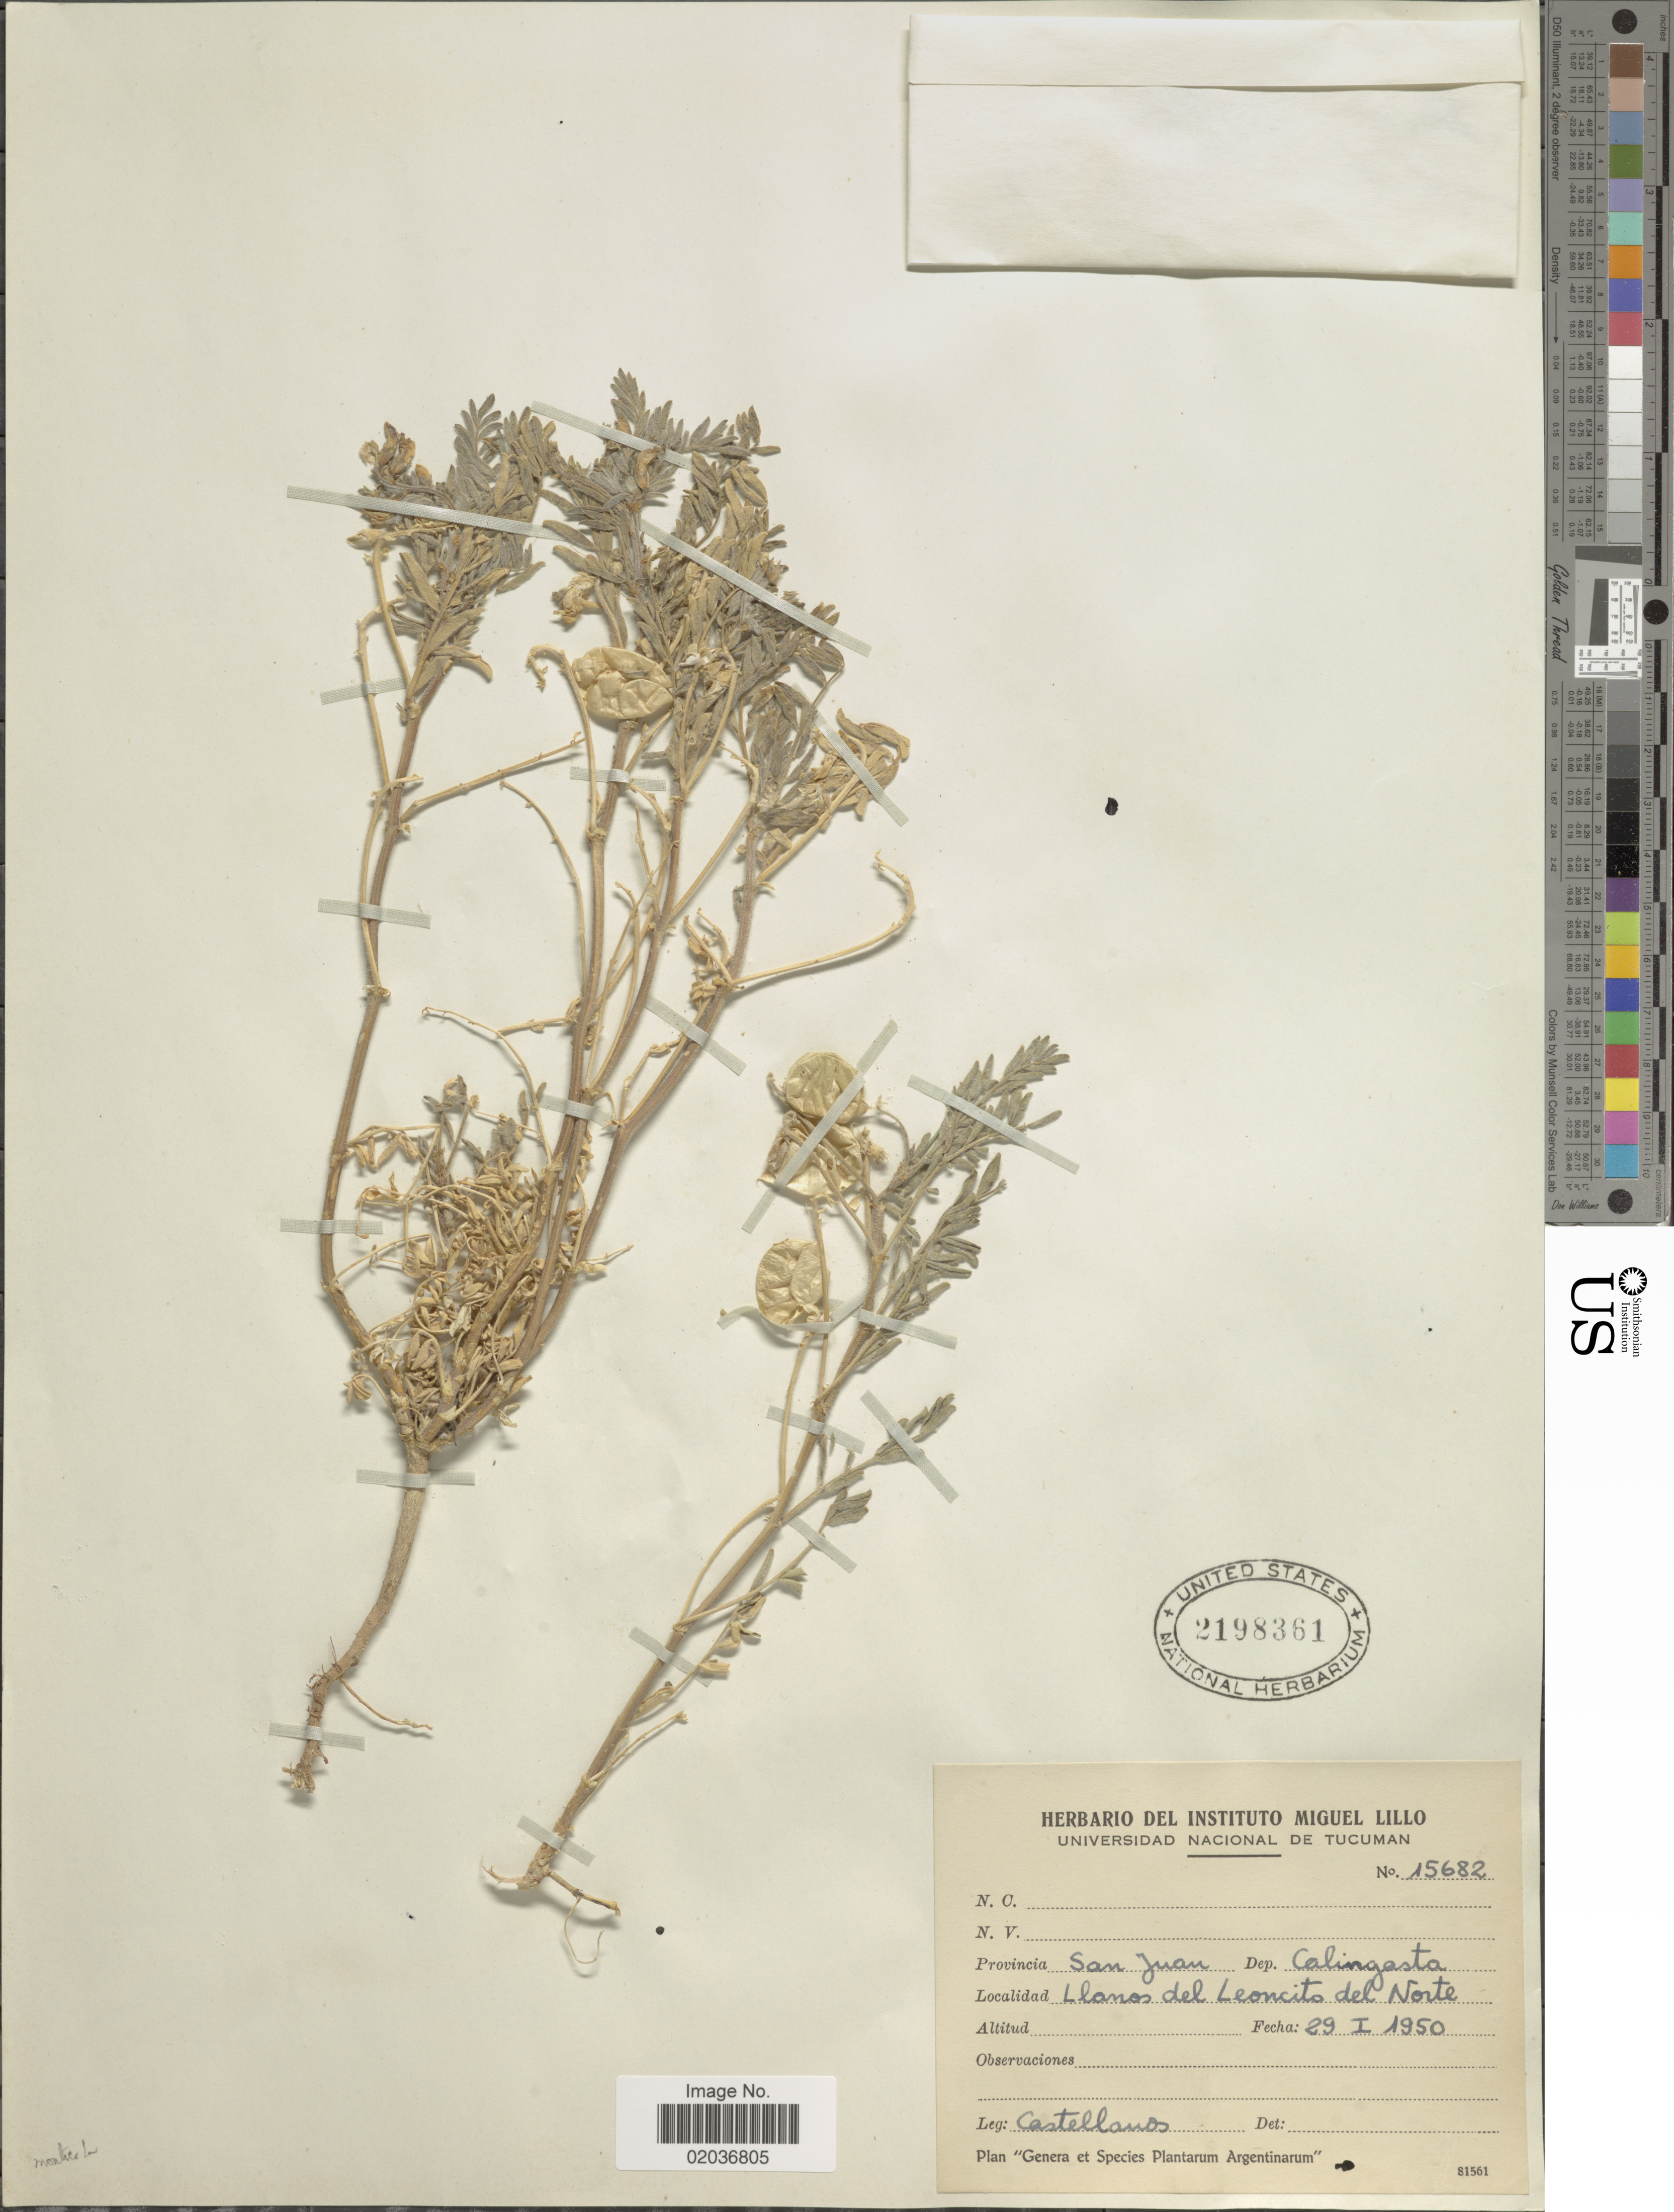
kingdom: Plantae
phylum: Tracheophyta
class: Magnoliopsida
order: Fabales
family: Fabaceae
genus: Astragalus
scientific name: Astragalus sp.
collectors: -- Castellanos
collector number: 15682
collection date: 1950-01-29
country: Argentina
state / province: San Juan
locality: Dep. Calingasta, Llanos del Leoncito del Norte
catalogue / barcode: US 2198361